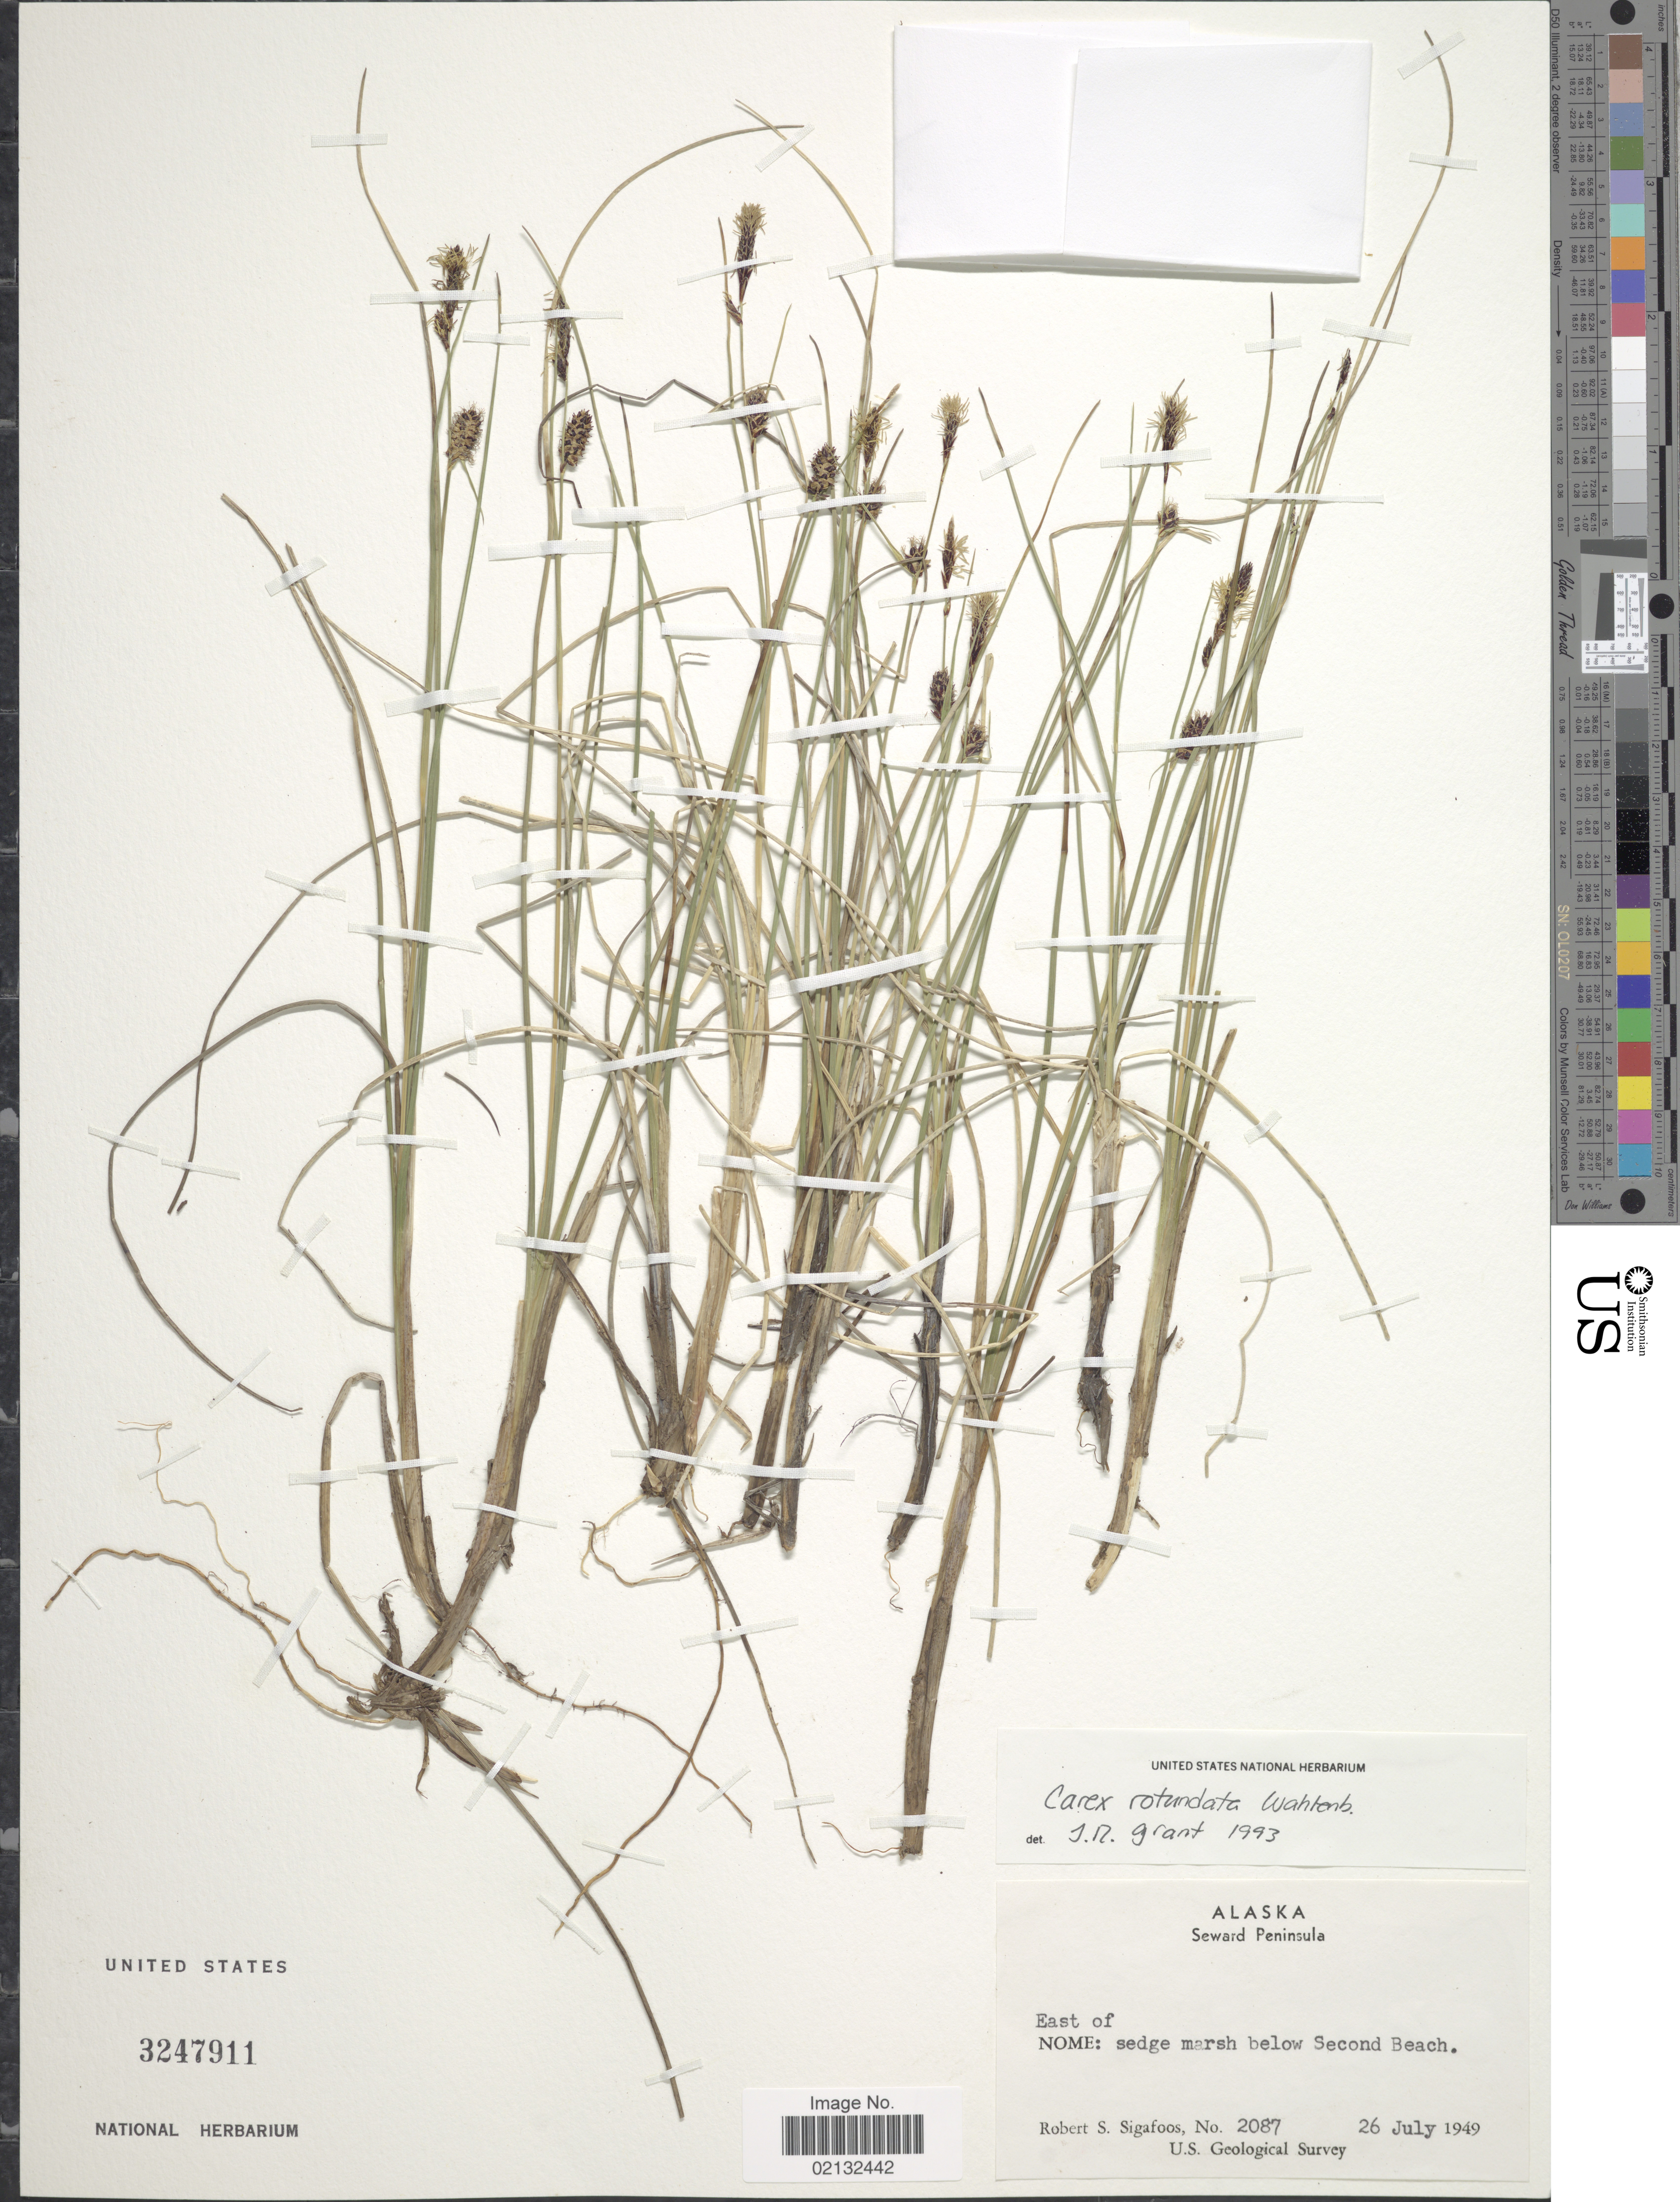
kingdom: Plantae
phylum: Tracheophyta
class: Liliopsida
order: Poales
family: Cyperaceae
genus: Carex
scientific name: Carex rotundata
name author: Wahlenb.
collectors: R. Sigafoos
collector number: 2087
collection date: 1949-07-26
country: United States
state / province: Alaska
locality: Seward Peninsula. East of Nome: sedge marsh below Second Beach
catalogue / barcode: US 3247911